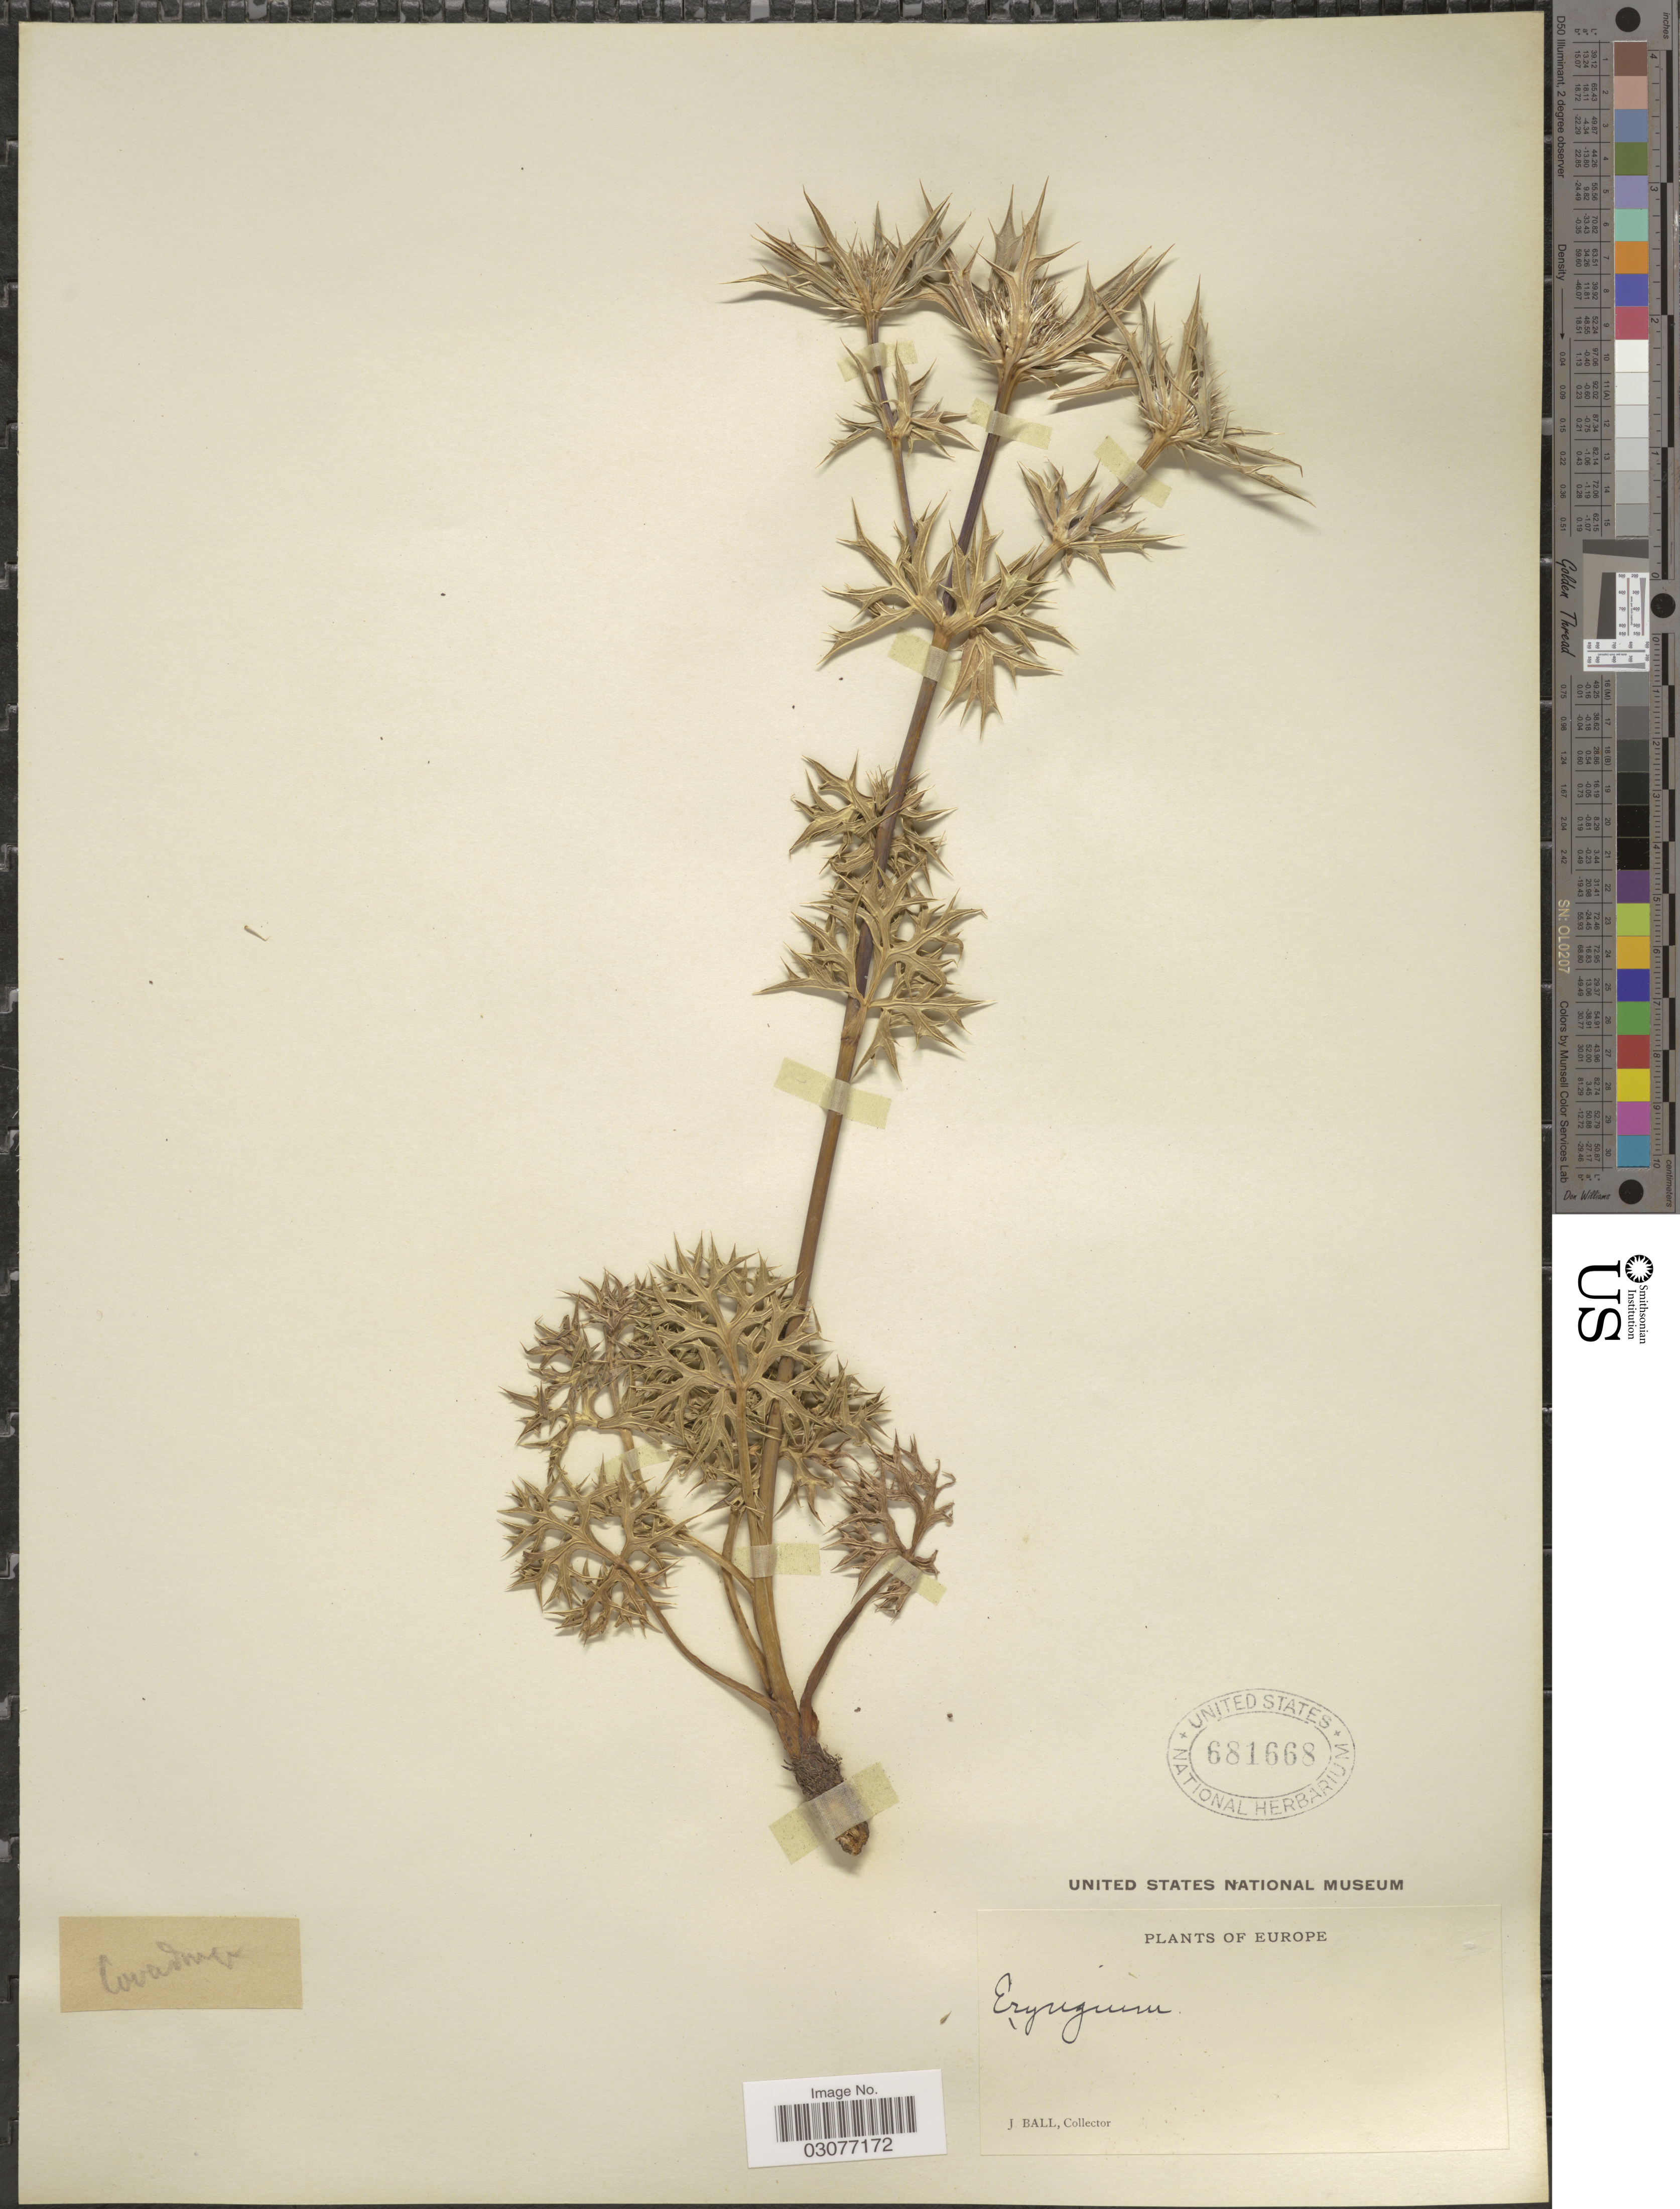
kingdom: Plantae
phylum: Tracheophyta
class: Magnoliopsida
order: Apiales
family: Apiaceae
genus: Eryngium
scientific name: Eryngium bourgatii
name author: Gouan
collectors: J. Ball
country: Spain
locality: Europe. Covadonga.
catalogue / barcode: US 681668